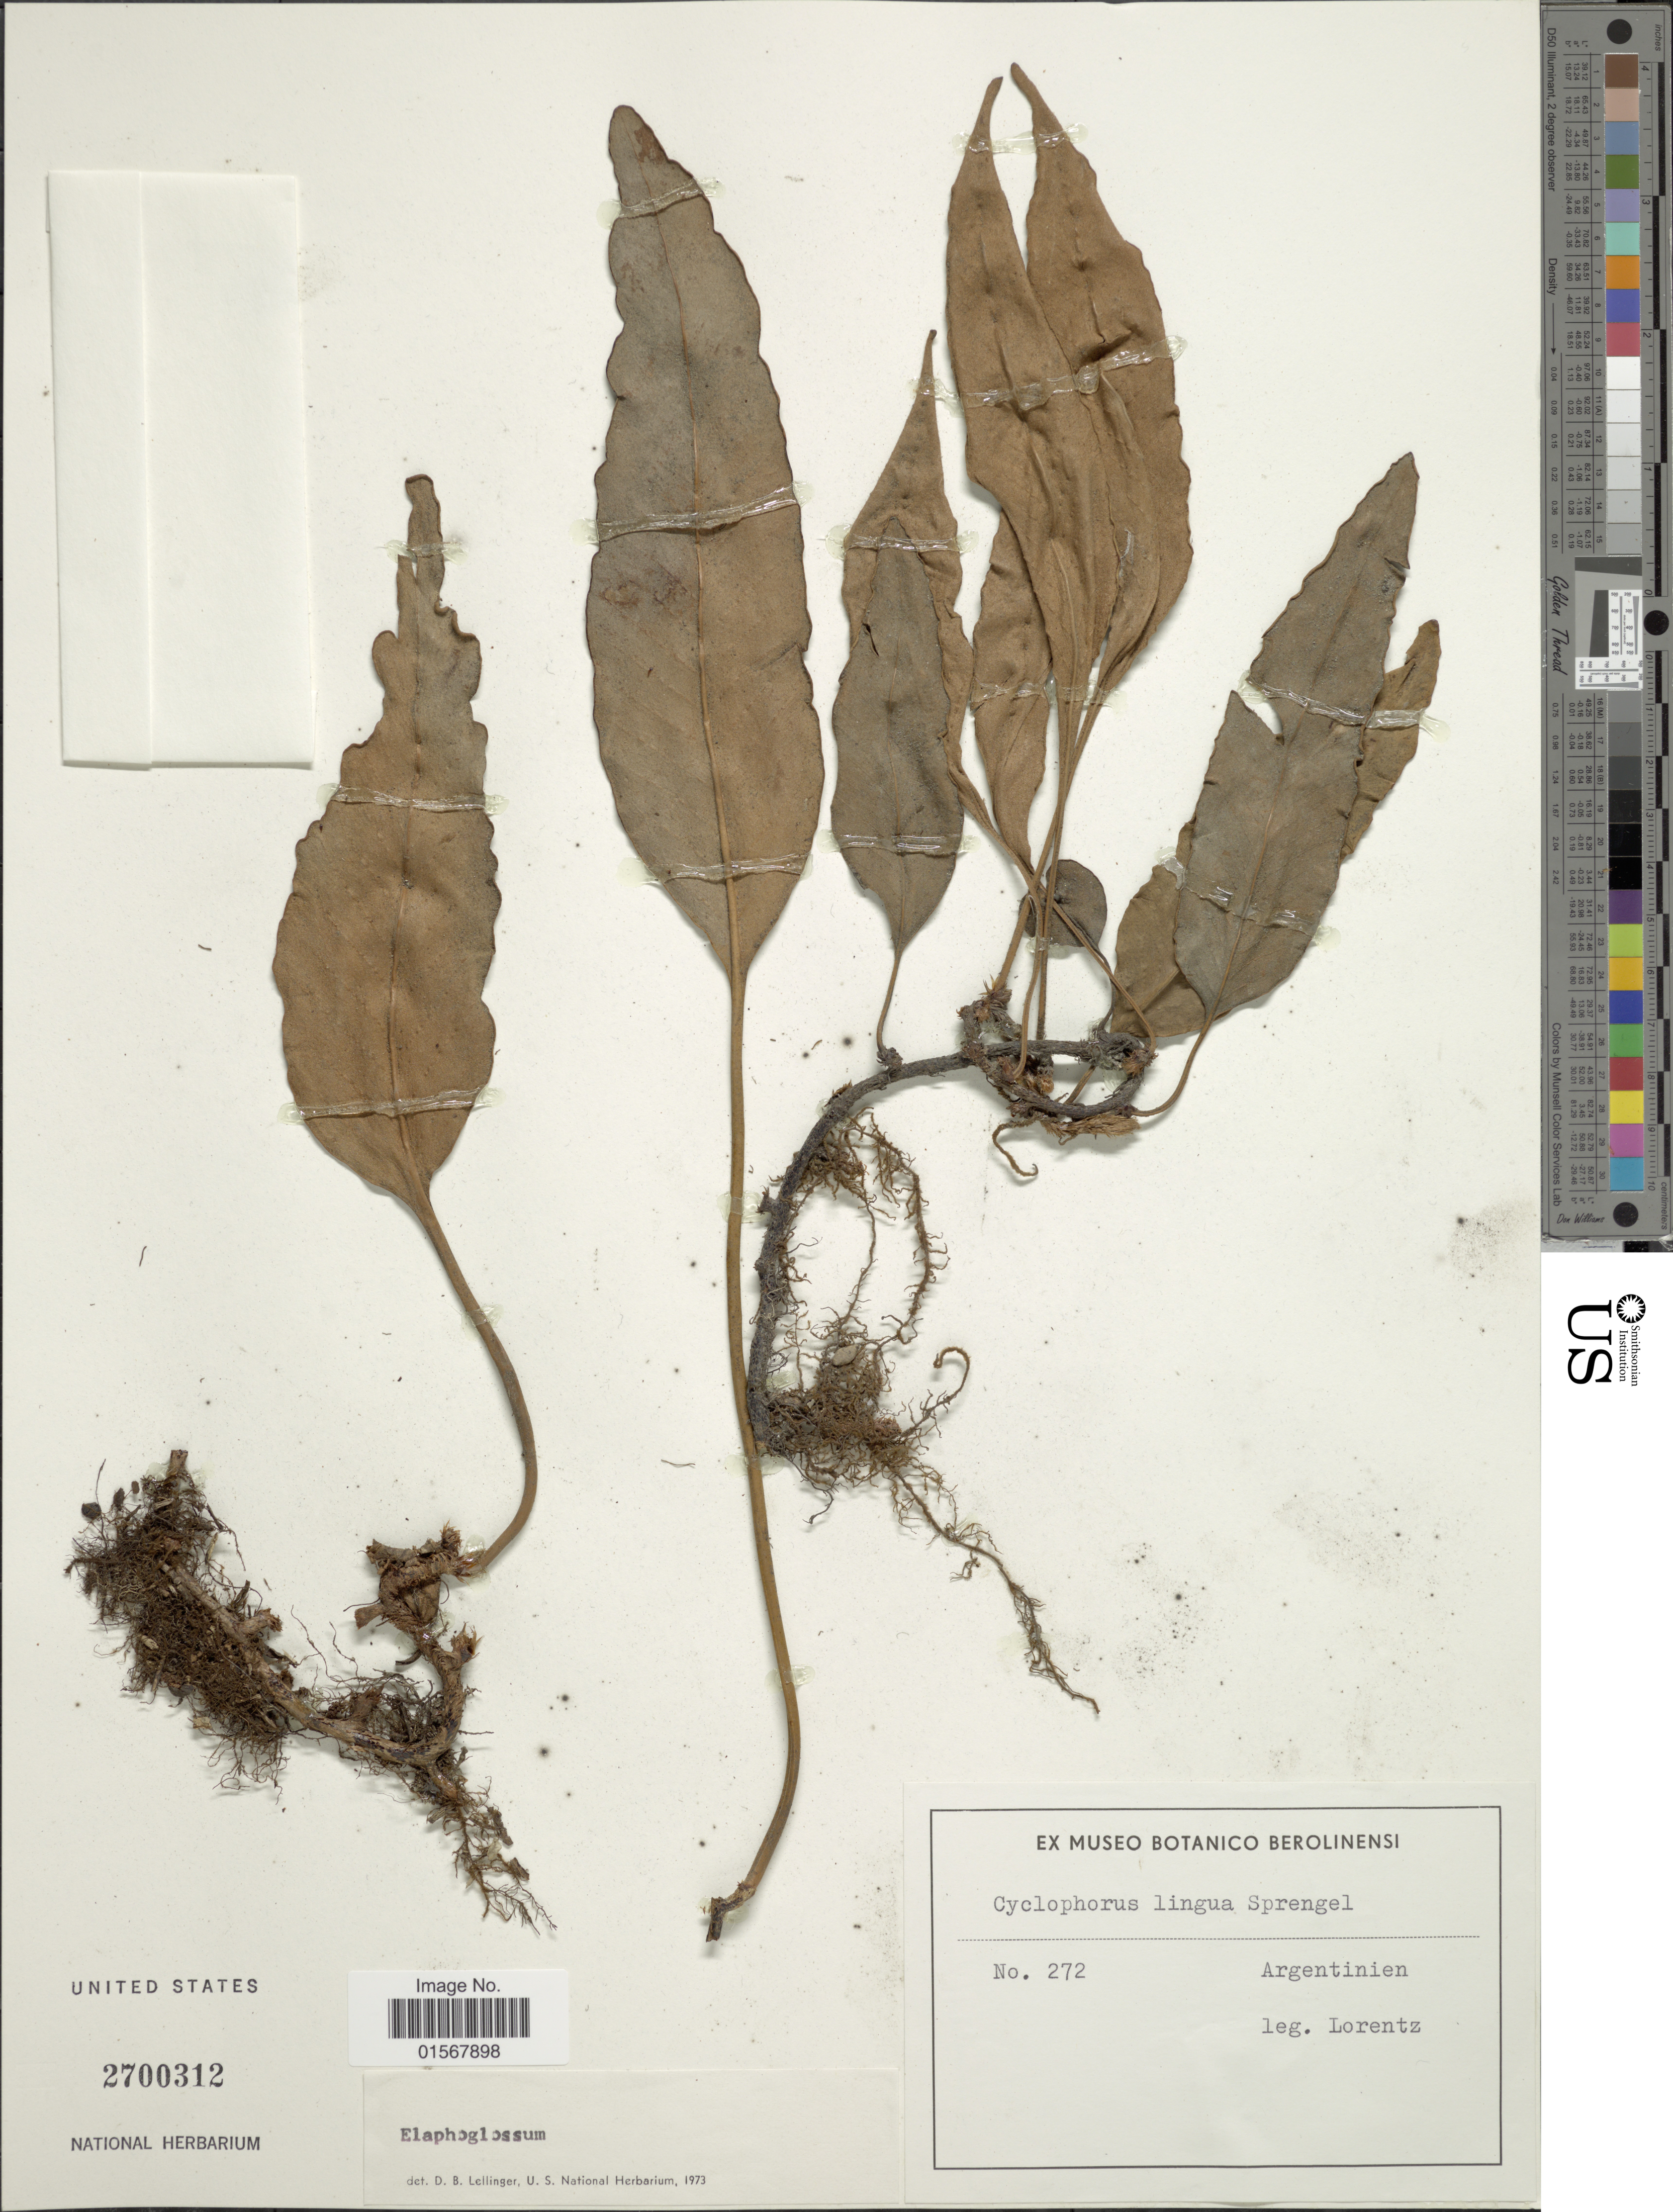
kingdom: Plantae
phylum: Tracheophyta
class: Polypodiopsida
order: Polypodiales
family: Dryopteridaceae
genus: Elaphoglossum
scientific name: Elaphoglossum sp.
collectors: -. Lorentz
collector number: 272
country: Argentina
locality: Argentinien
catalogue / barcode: US 2700312